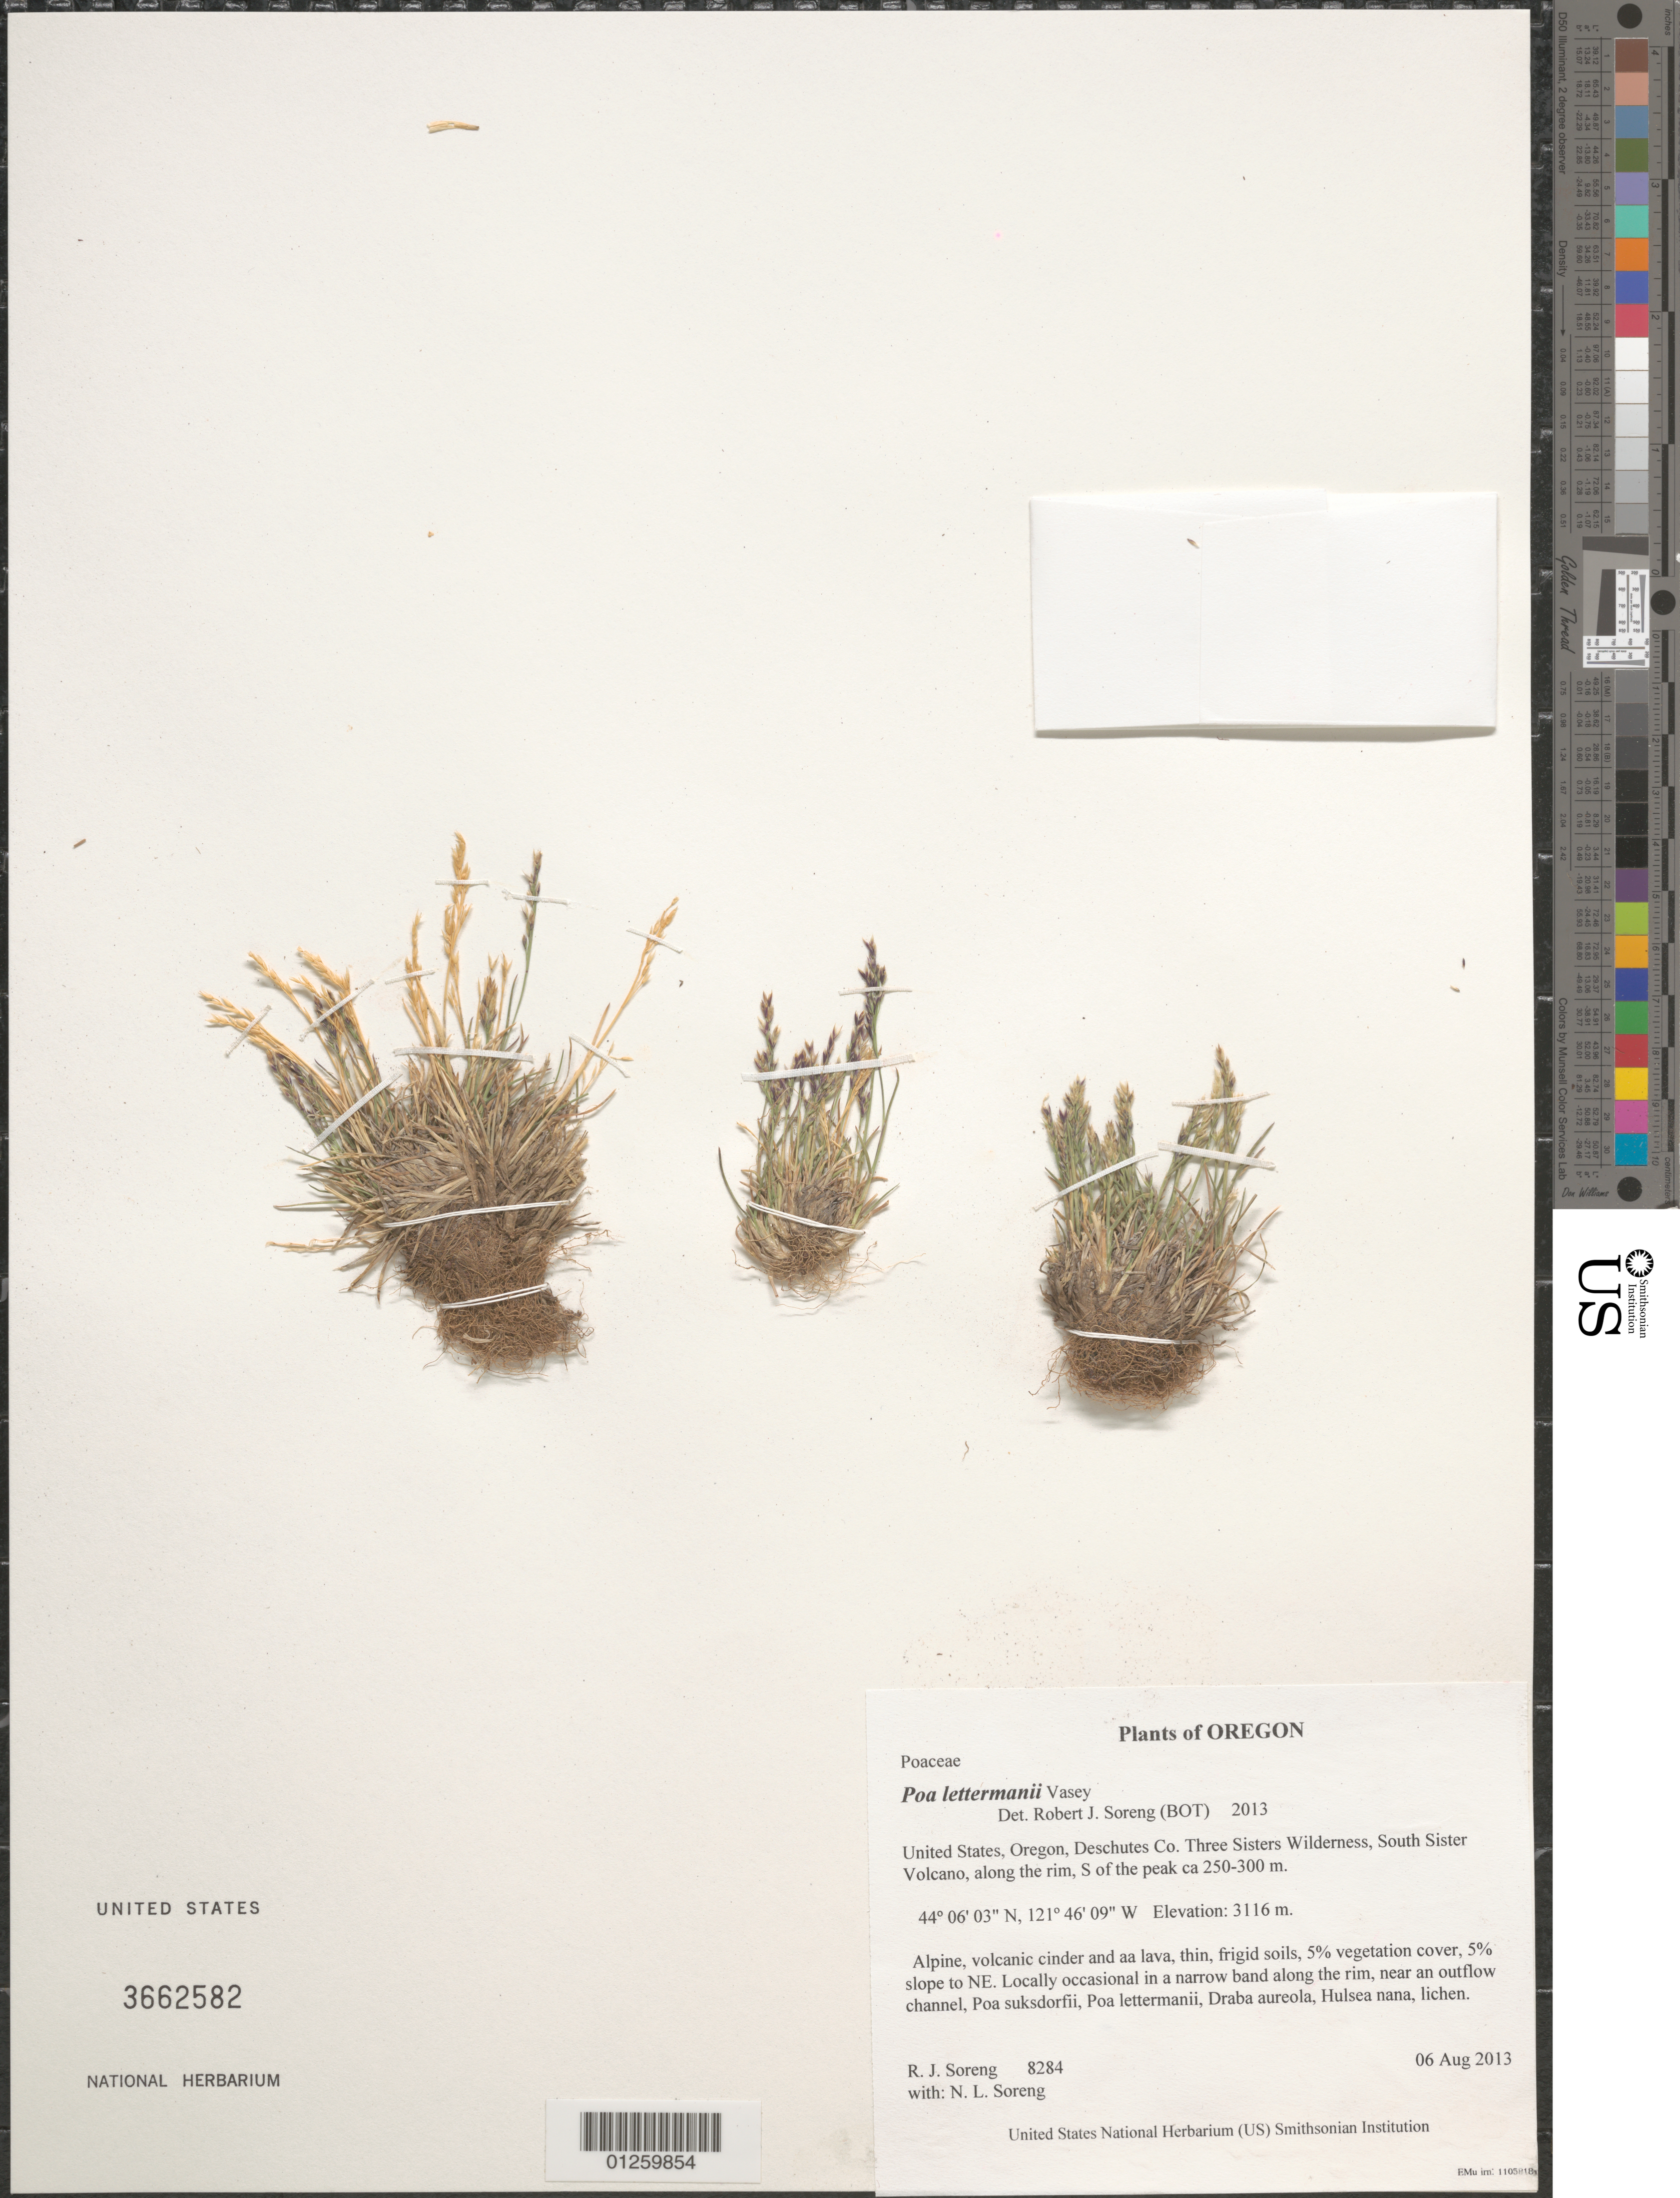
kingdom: Plantae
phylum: Tracheophyta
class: Liliopsida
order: Poales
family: Poaceae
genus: Poa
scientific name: Poa lettermanii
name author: Vasey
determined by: Soreng, Robert J., Research Associate (BOT), Smithsonian Institution - National Museum of Natural History (UNITED STATES)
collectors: R. J. Soreng & N. L. Soreng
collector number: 8284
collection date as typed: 2013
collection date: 2013-08-06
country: United States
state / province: Oregon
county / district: Deschutes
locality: Three Sisters Wilderness, South Sister Volcano, along the rim, S of the peak ca 250-300 m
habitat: Alpine, volcanic cinder and aa lava, thin, frigid soils, 5% vegetation cover, 5% slope to NE. Locally occasional in a narrow band along the rim, near an outflow channel.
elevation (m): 3116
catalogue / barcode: US 3662582